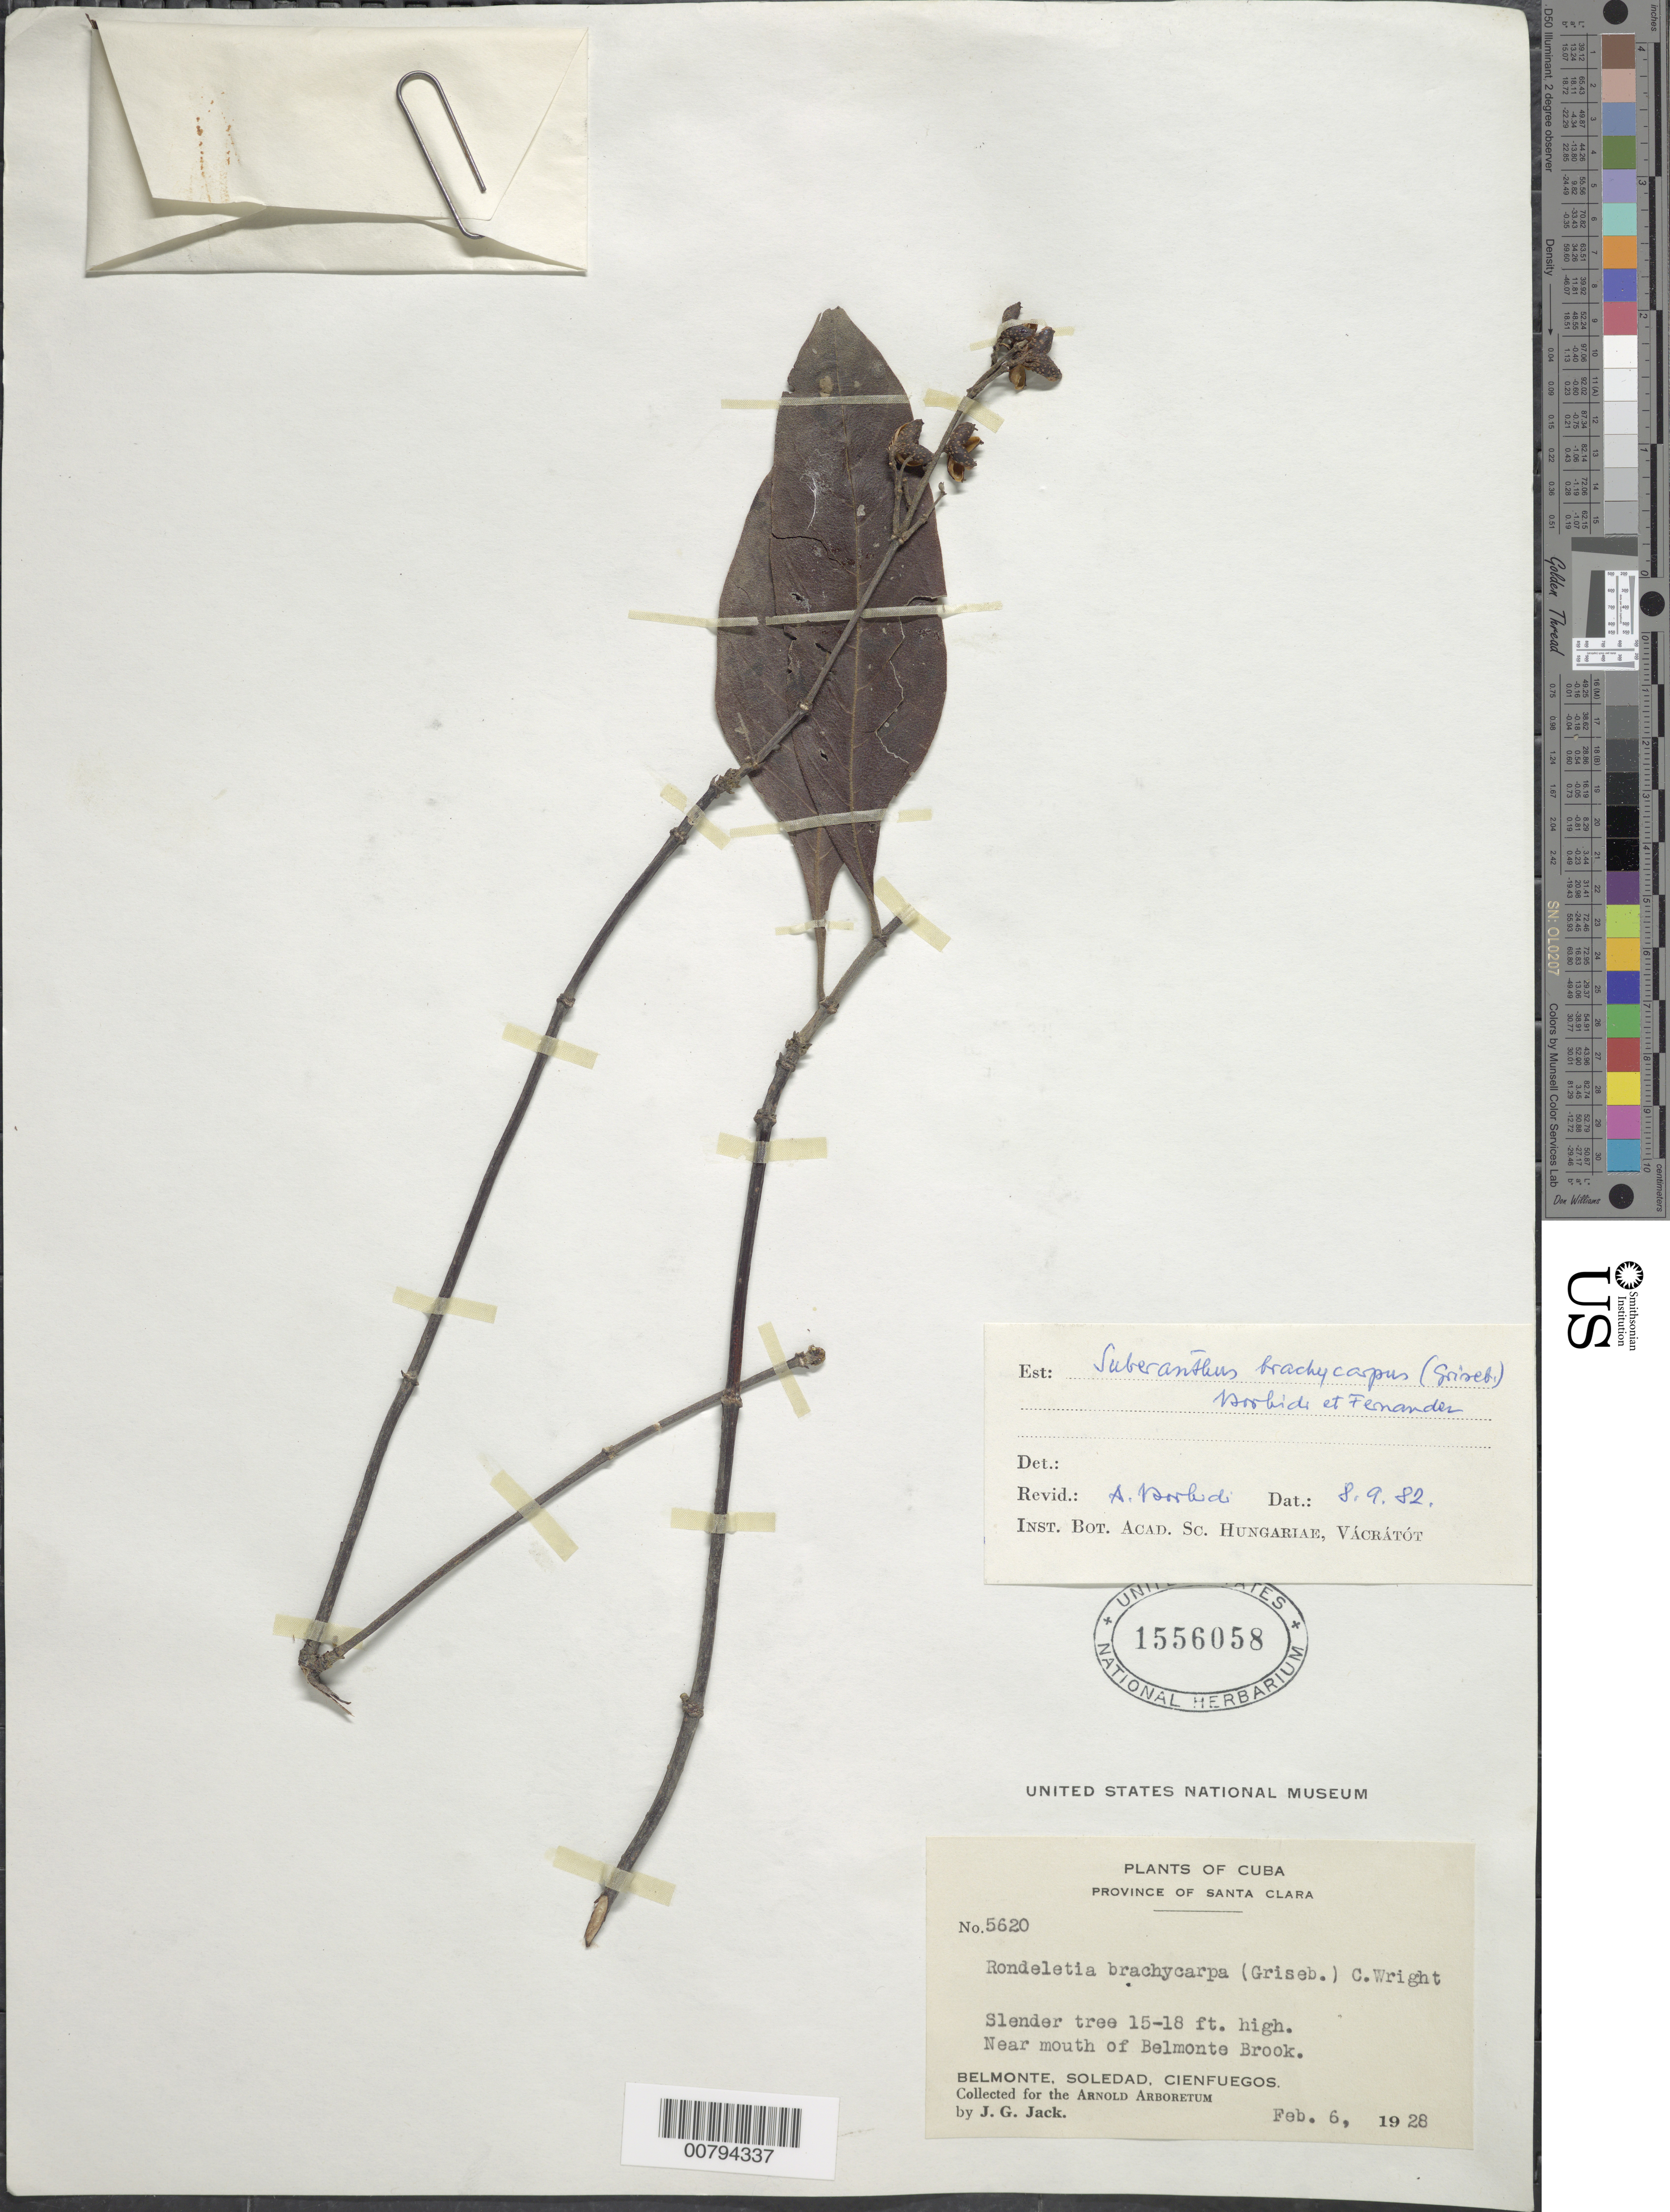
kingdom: Plantae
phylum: Tracheophyta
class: Magnoliopsida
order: Gentianales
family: Rubiaceae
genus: Suberanthus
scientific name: Suberanthus brachycarpus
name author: (Griseb.) Borhidi & Fernández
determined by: Borhidi, Attila L.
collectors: J. G. Jack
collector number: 5620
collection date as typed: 06 Feb 1928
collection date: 1928-02-06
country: Cuba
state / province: Las Villas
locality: Belmonte, Soledad, Cienfuegos. Near mouth of Belmonte Brook.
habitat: Near brook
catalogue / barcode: US 1556058